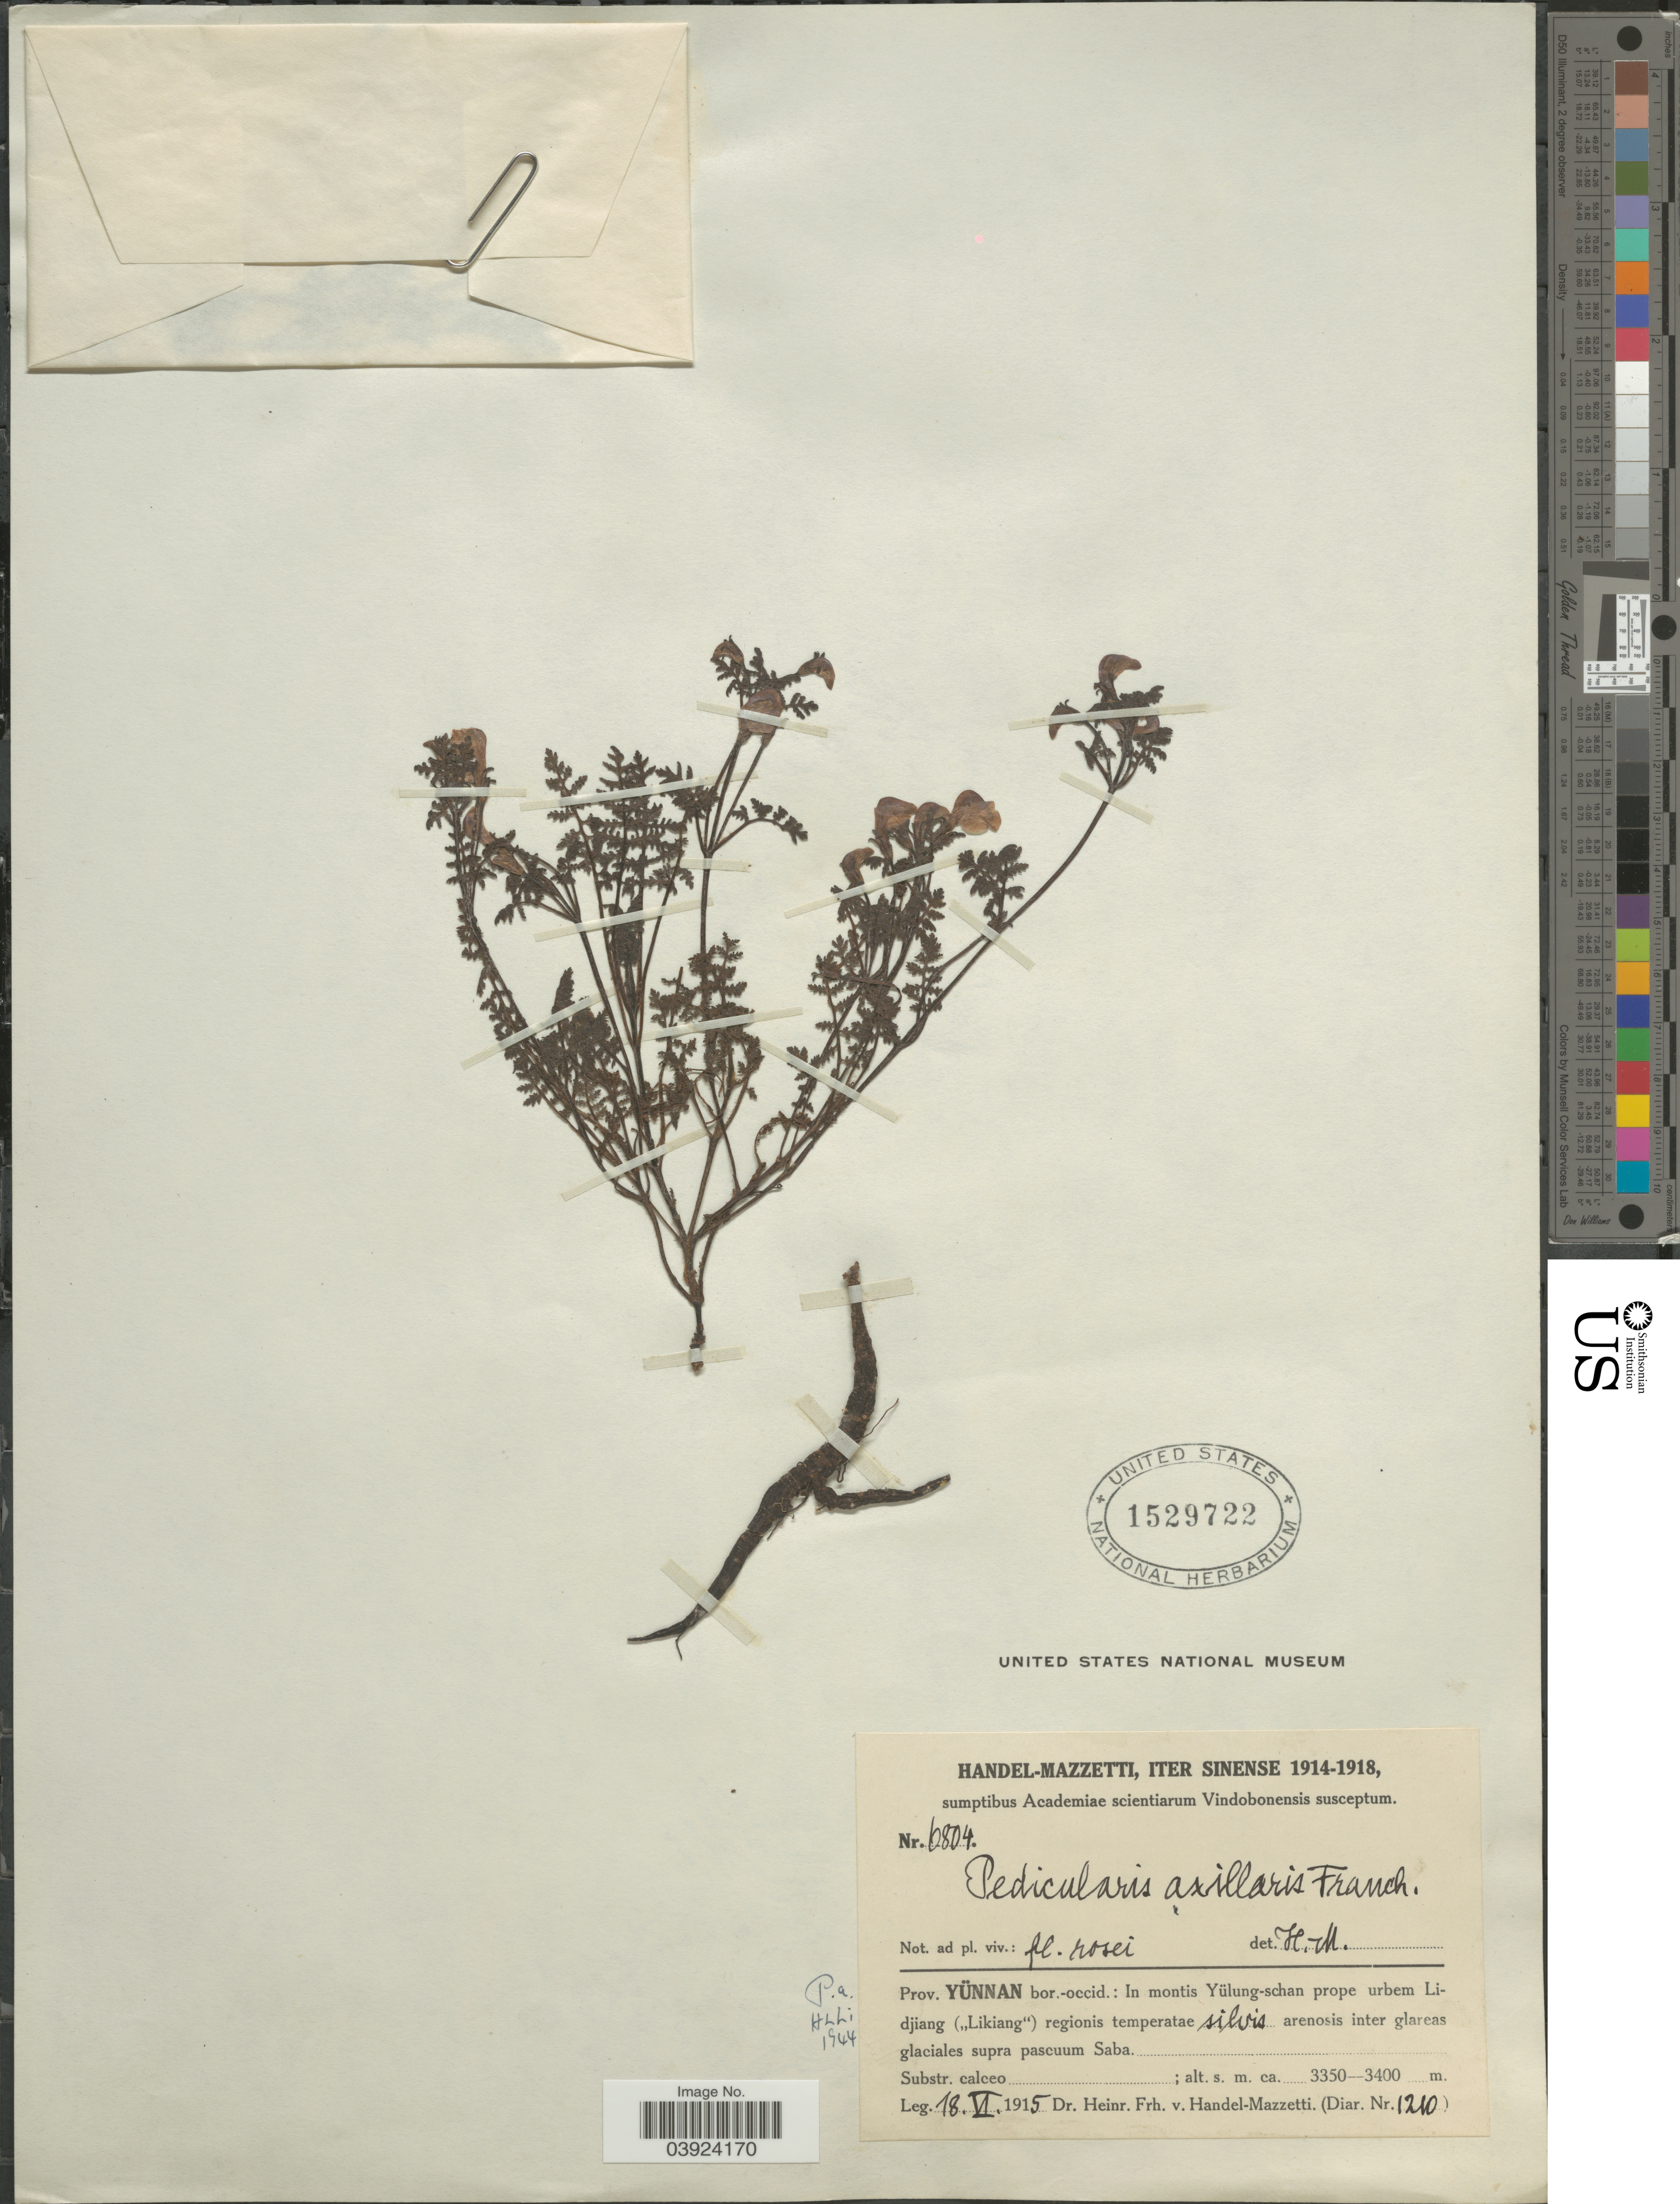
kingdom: Plantae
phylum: Tracheophyta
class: Magnoliopsida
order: Lamiales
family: Orobanchaceae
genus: Pedicularis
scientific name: Pedicularis axillaris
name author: Franch. ex Maxim.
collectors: H. Handel-Mazzetti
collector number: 6804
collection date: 1915-06-18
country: China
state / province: Yunnan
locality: Sinense. Prov. Yünnan bor.-occid: In montis Yülung-schan prope urben Lidjiang ("Likiang") regionis temperatae silvis arenosis inter glareas glaciales supra pascuum Saba.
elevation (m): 3350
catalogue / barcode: US 1529722